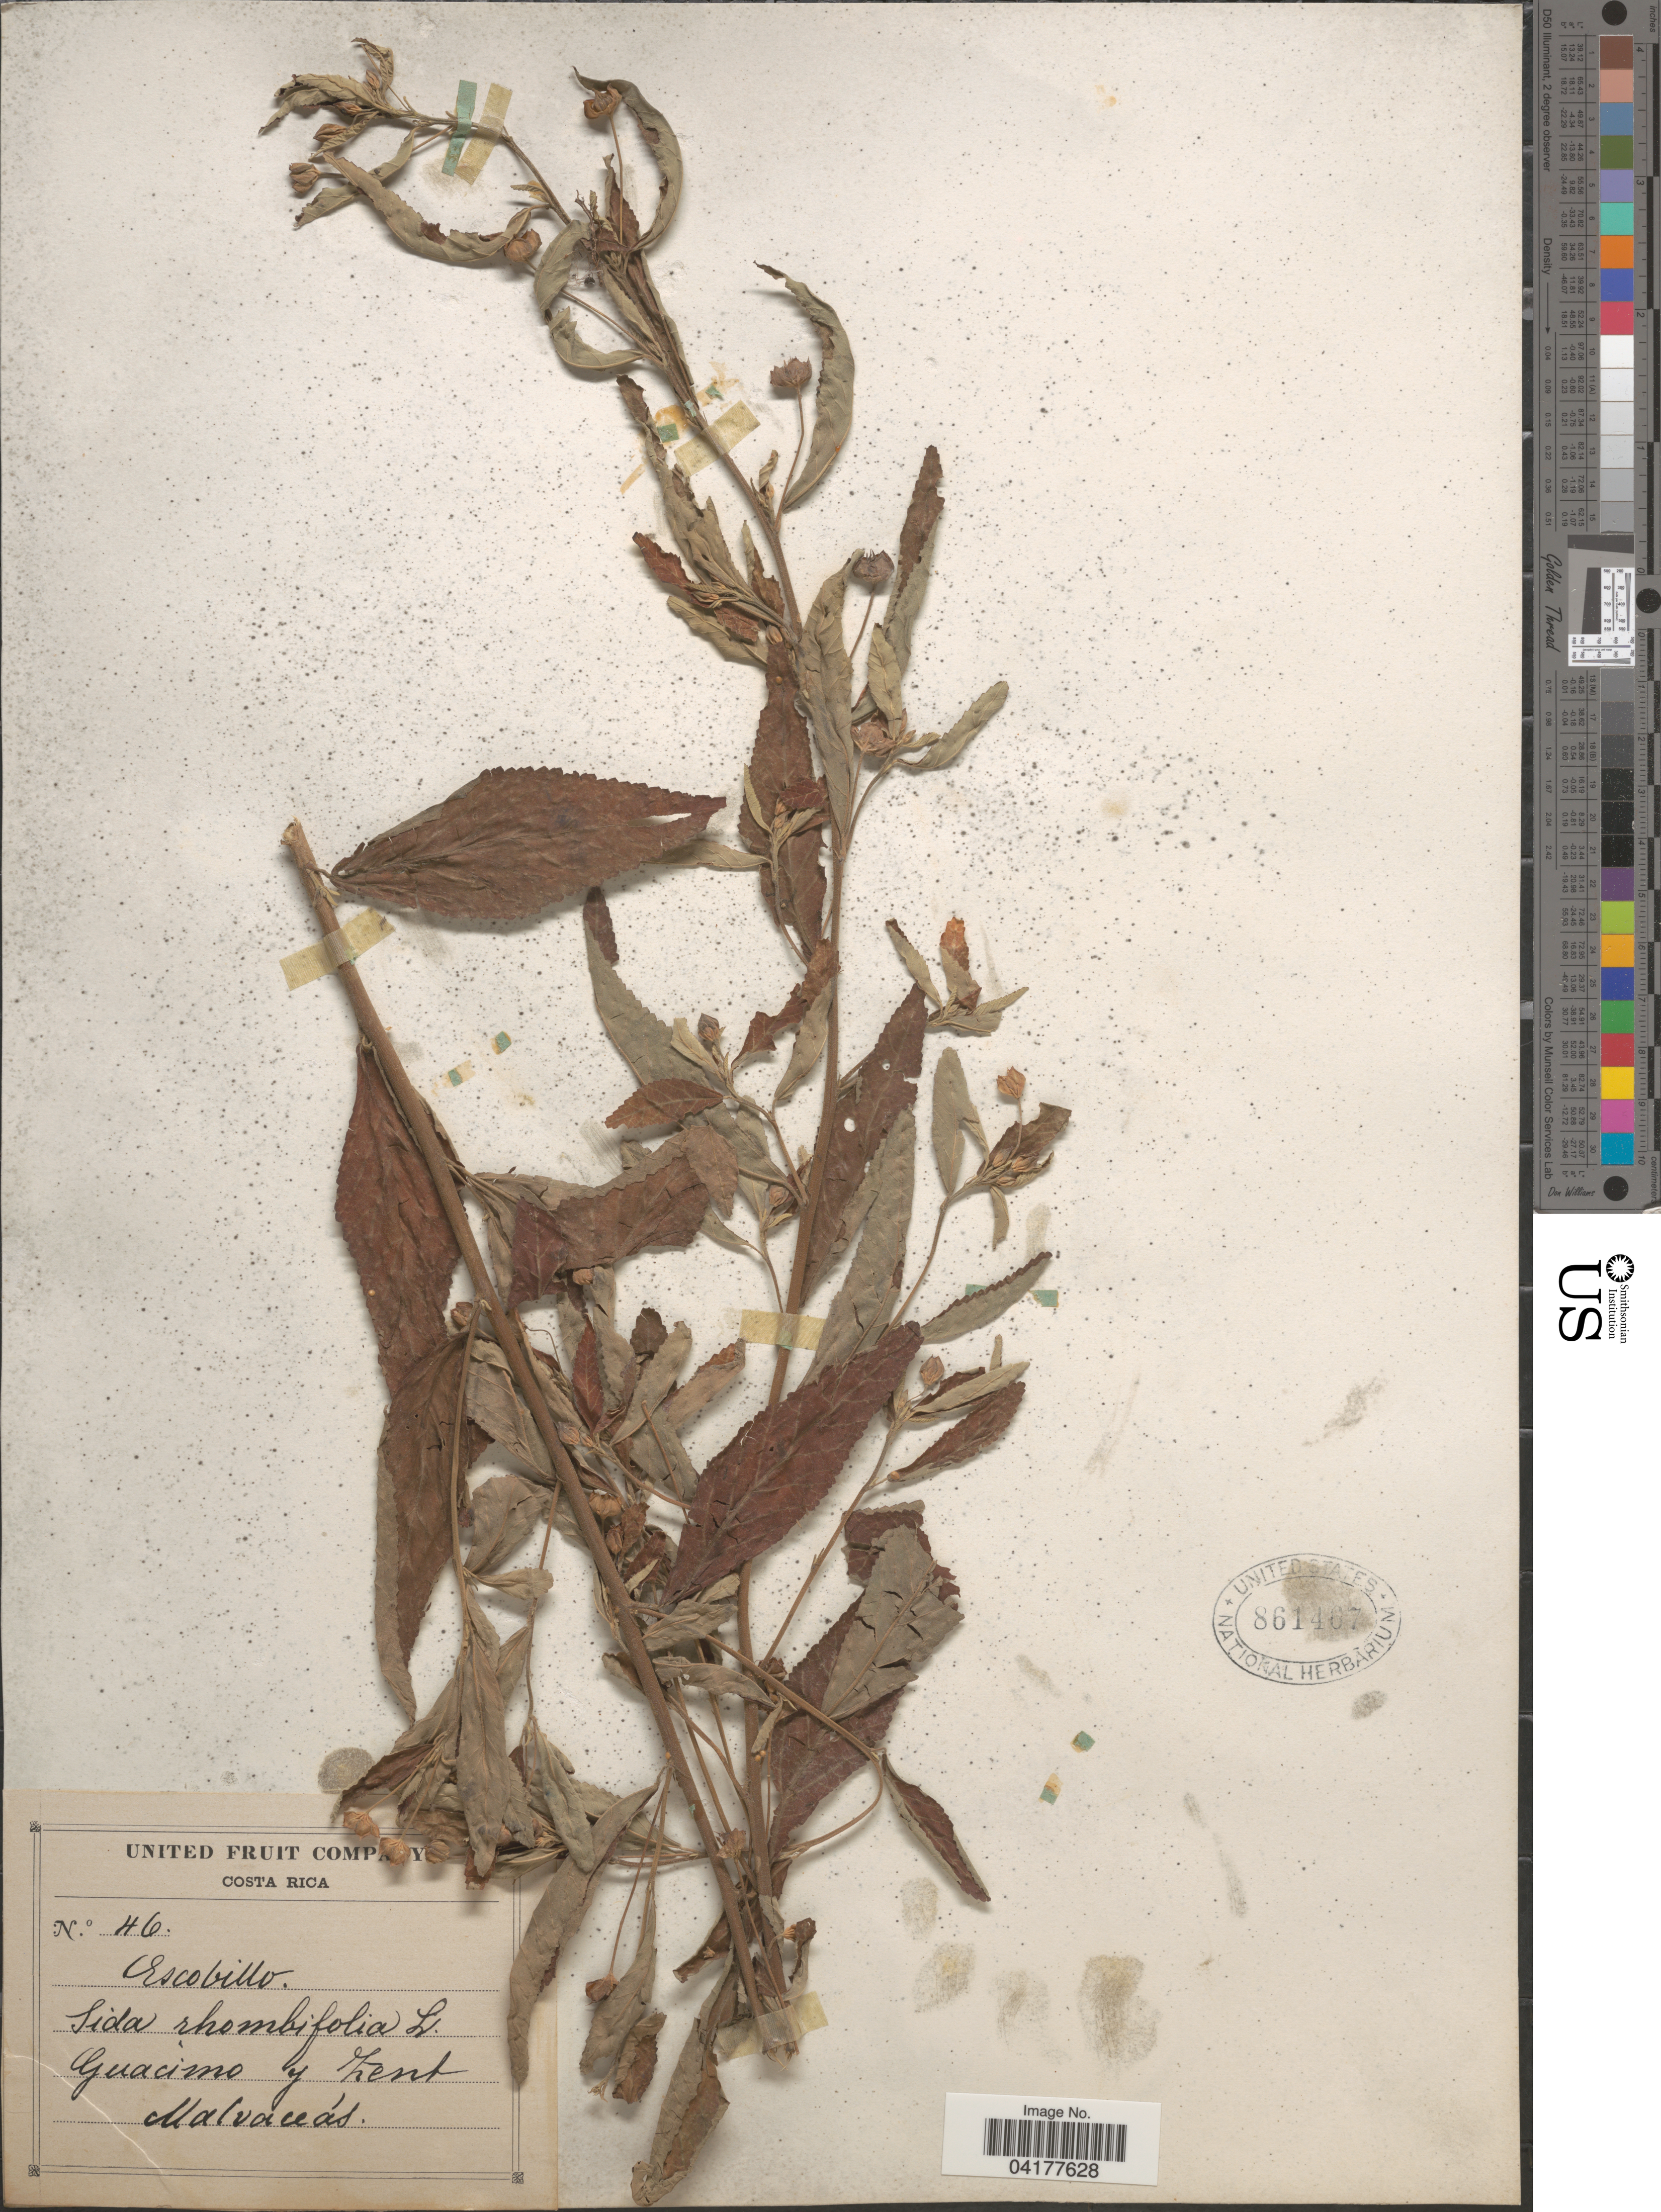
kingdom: Plantae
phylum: Tracheophyta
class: Magnoliopsida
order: Malvales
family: Malvaceae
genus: Sida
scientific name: Sida rhombifolia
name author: L.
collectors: Guacimo & -. Zent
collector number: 46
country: Costa Rica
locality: Malvaceás [unsure placement]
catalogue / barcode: US 861467